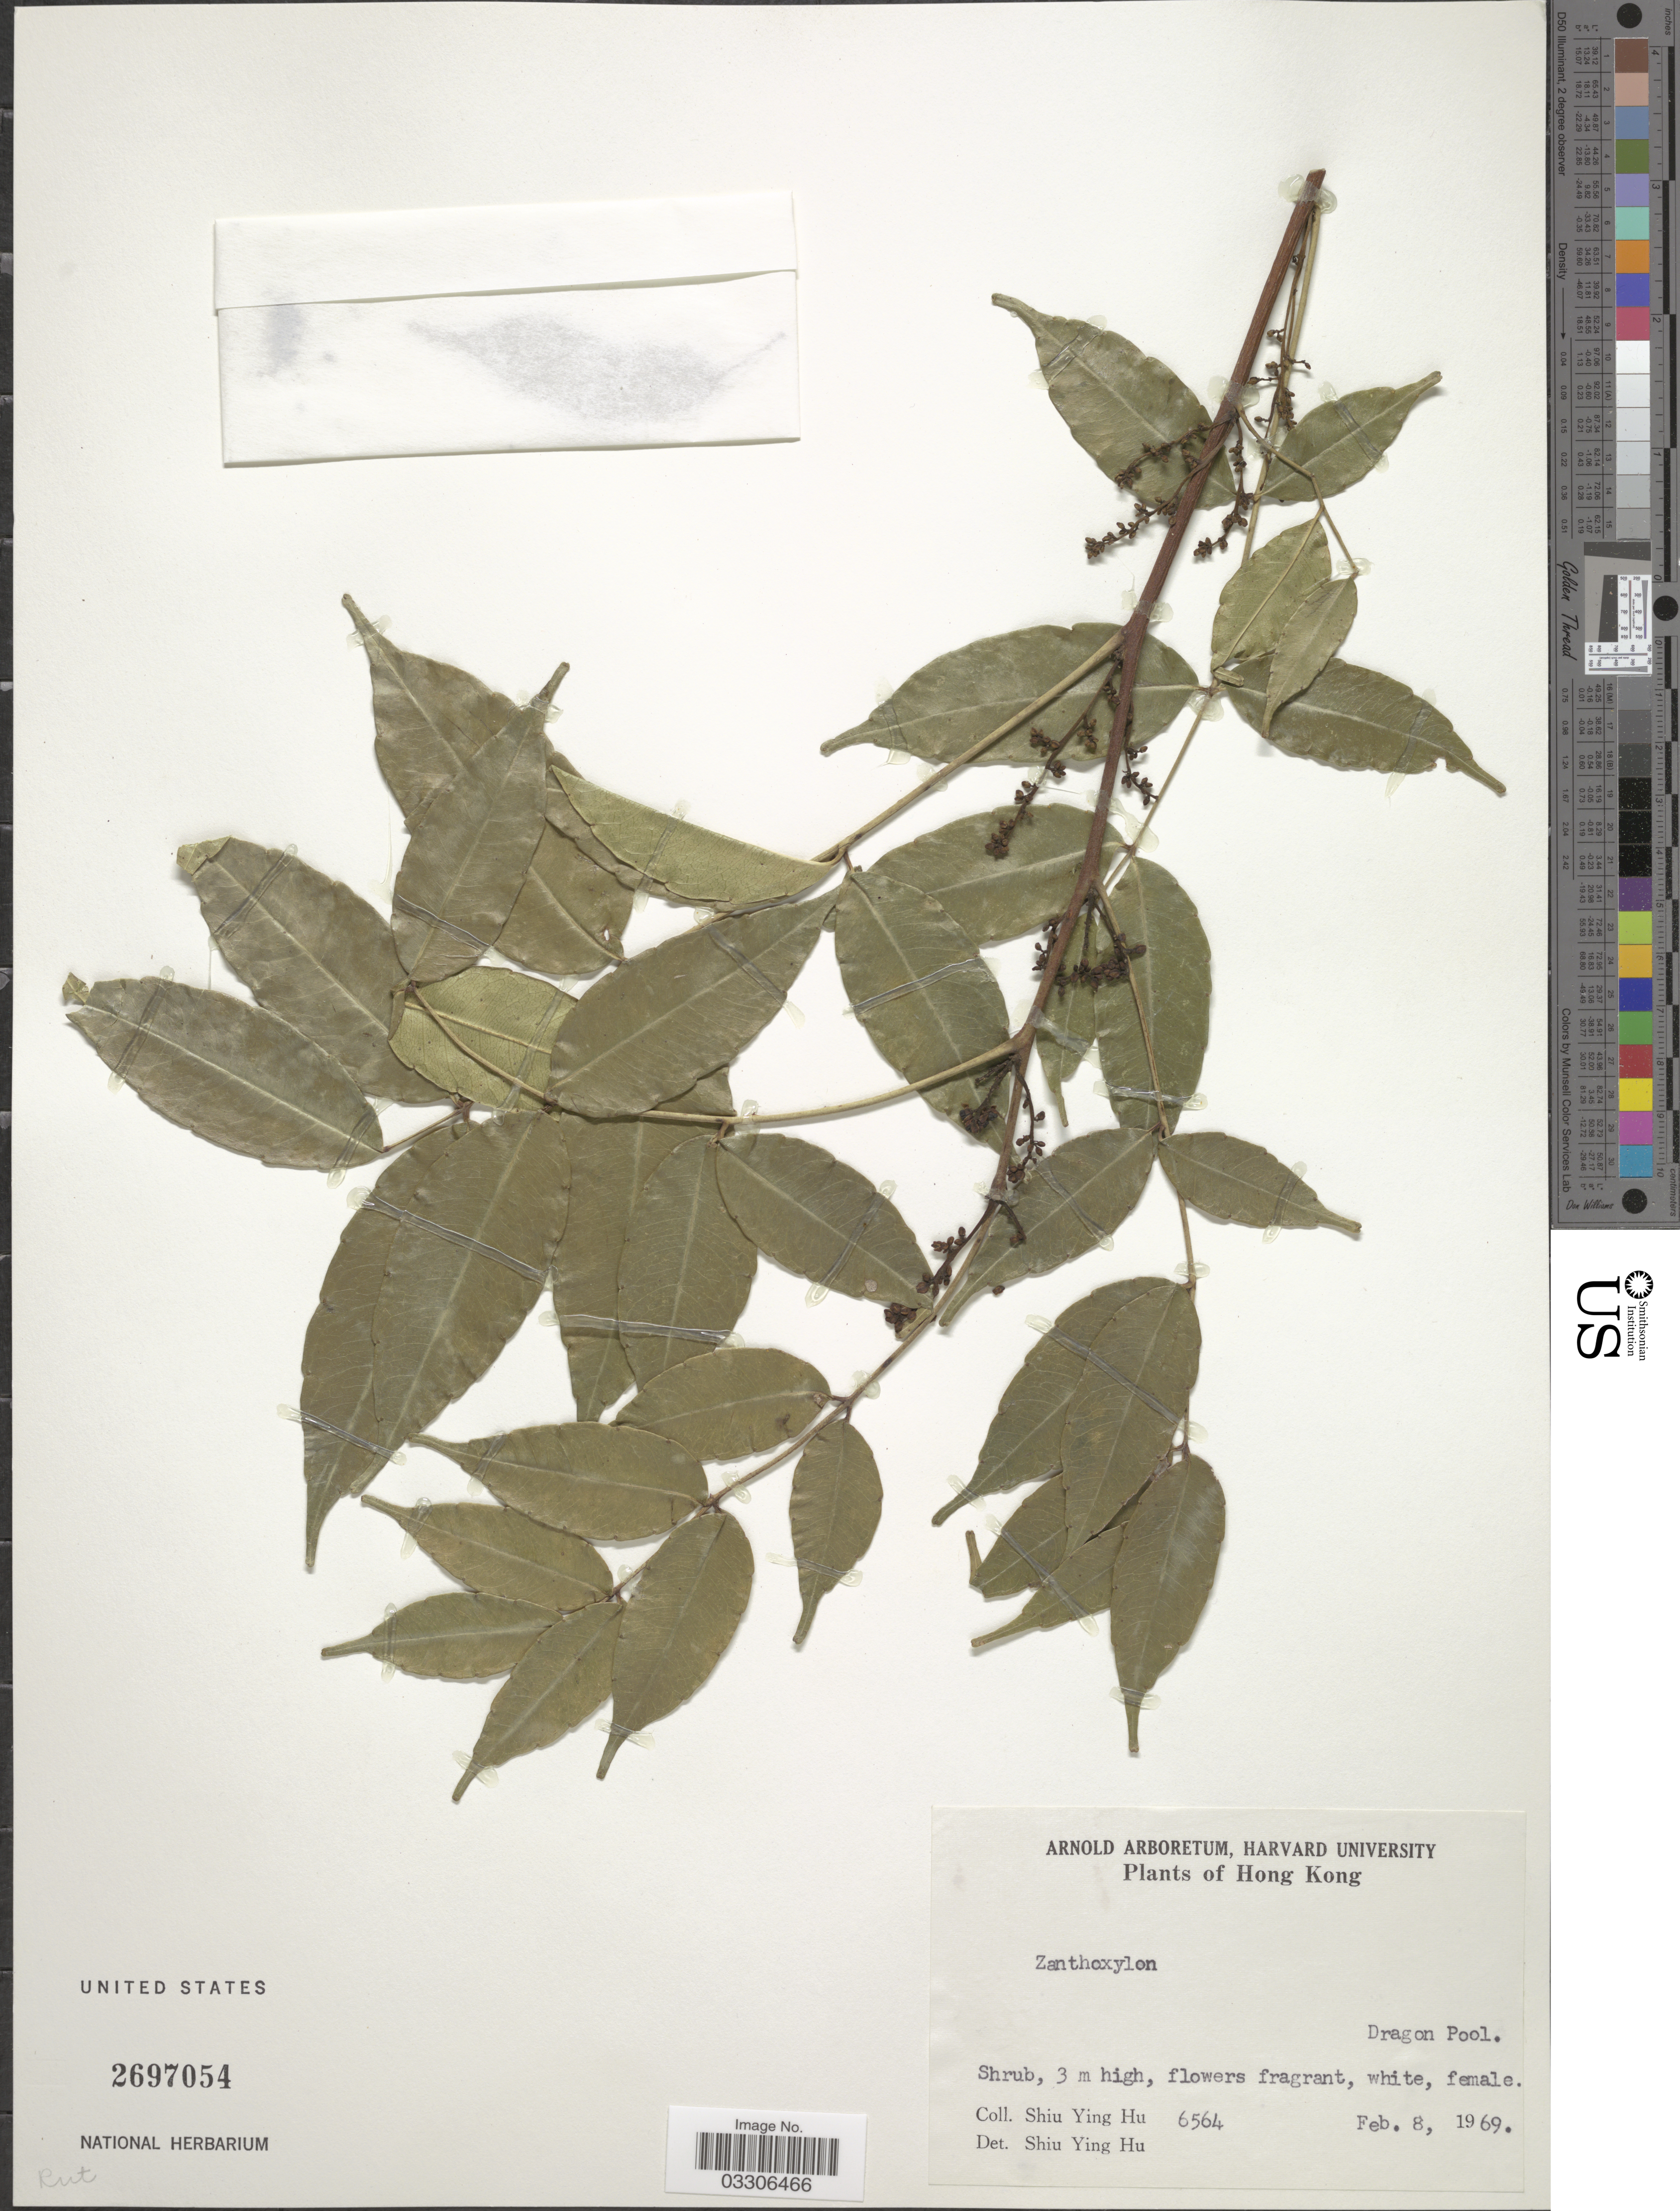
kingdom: Plantae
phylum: Tracheophyta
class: Magnoliopsida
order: Sapindales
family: Rutaceae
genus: Zanthoxylum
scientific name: Zanthoxylum sp.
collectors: S. Y. Hu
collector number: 6564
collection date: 1969-02-08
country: China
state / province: Hong Kong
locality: Dragon Pool.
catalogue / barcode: US 2697054